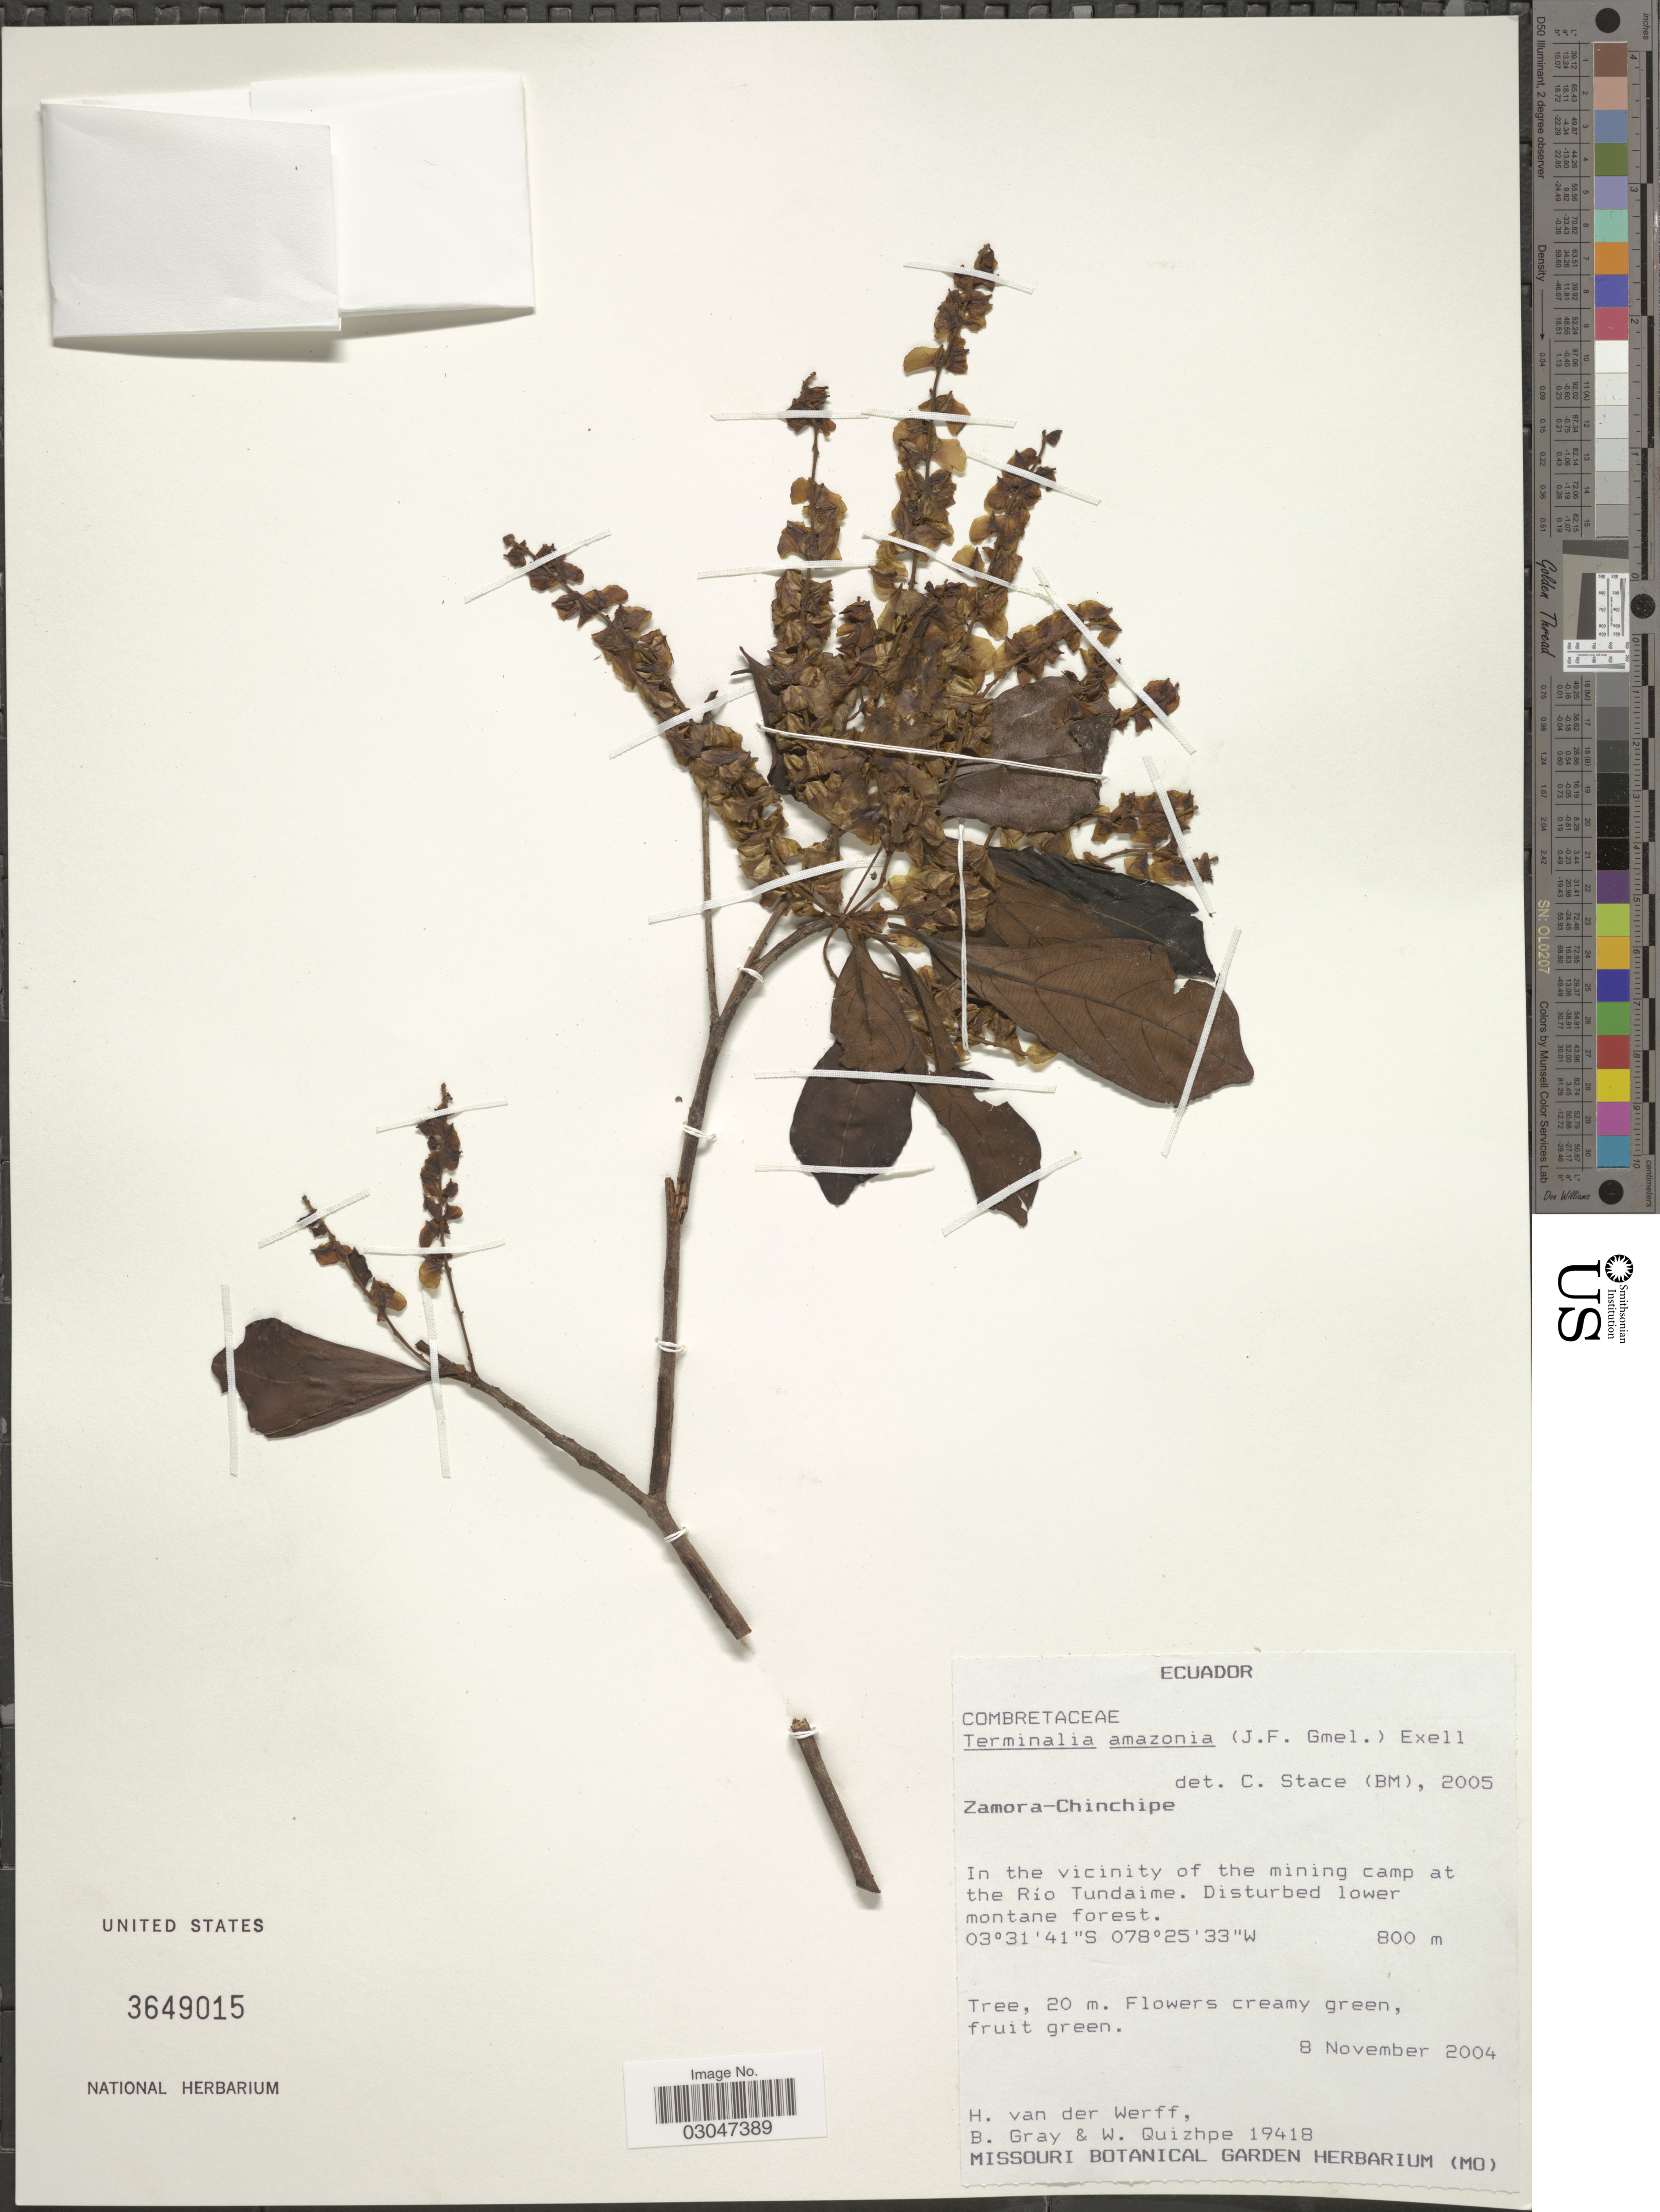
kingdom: Plantae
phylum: Tracheophyta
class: Magnoliopsida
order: Myrtales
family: Combretaceae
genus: Terminalia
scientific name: Terminalia amazonia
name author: (J.F. Gmel.) Exell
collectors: H. van der Werff, B. Gray & W. Quizhpe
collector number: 19418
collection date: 2004-11-08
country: Ecuador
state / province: Zamora-Chinchipe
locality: In the vicinity of the mining camp at the Río Tundaime.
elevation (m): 800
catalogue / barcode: US 3649015